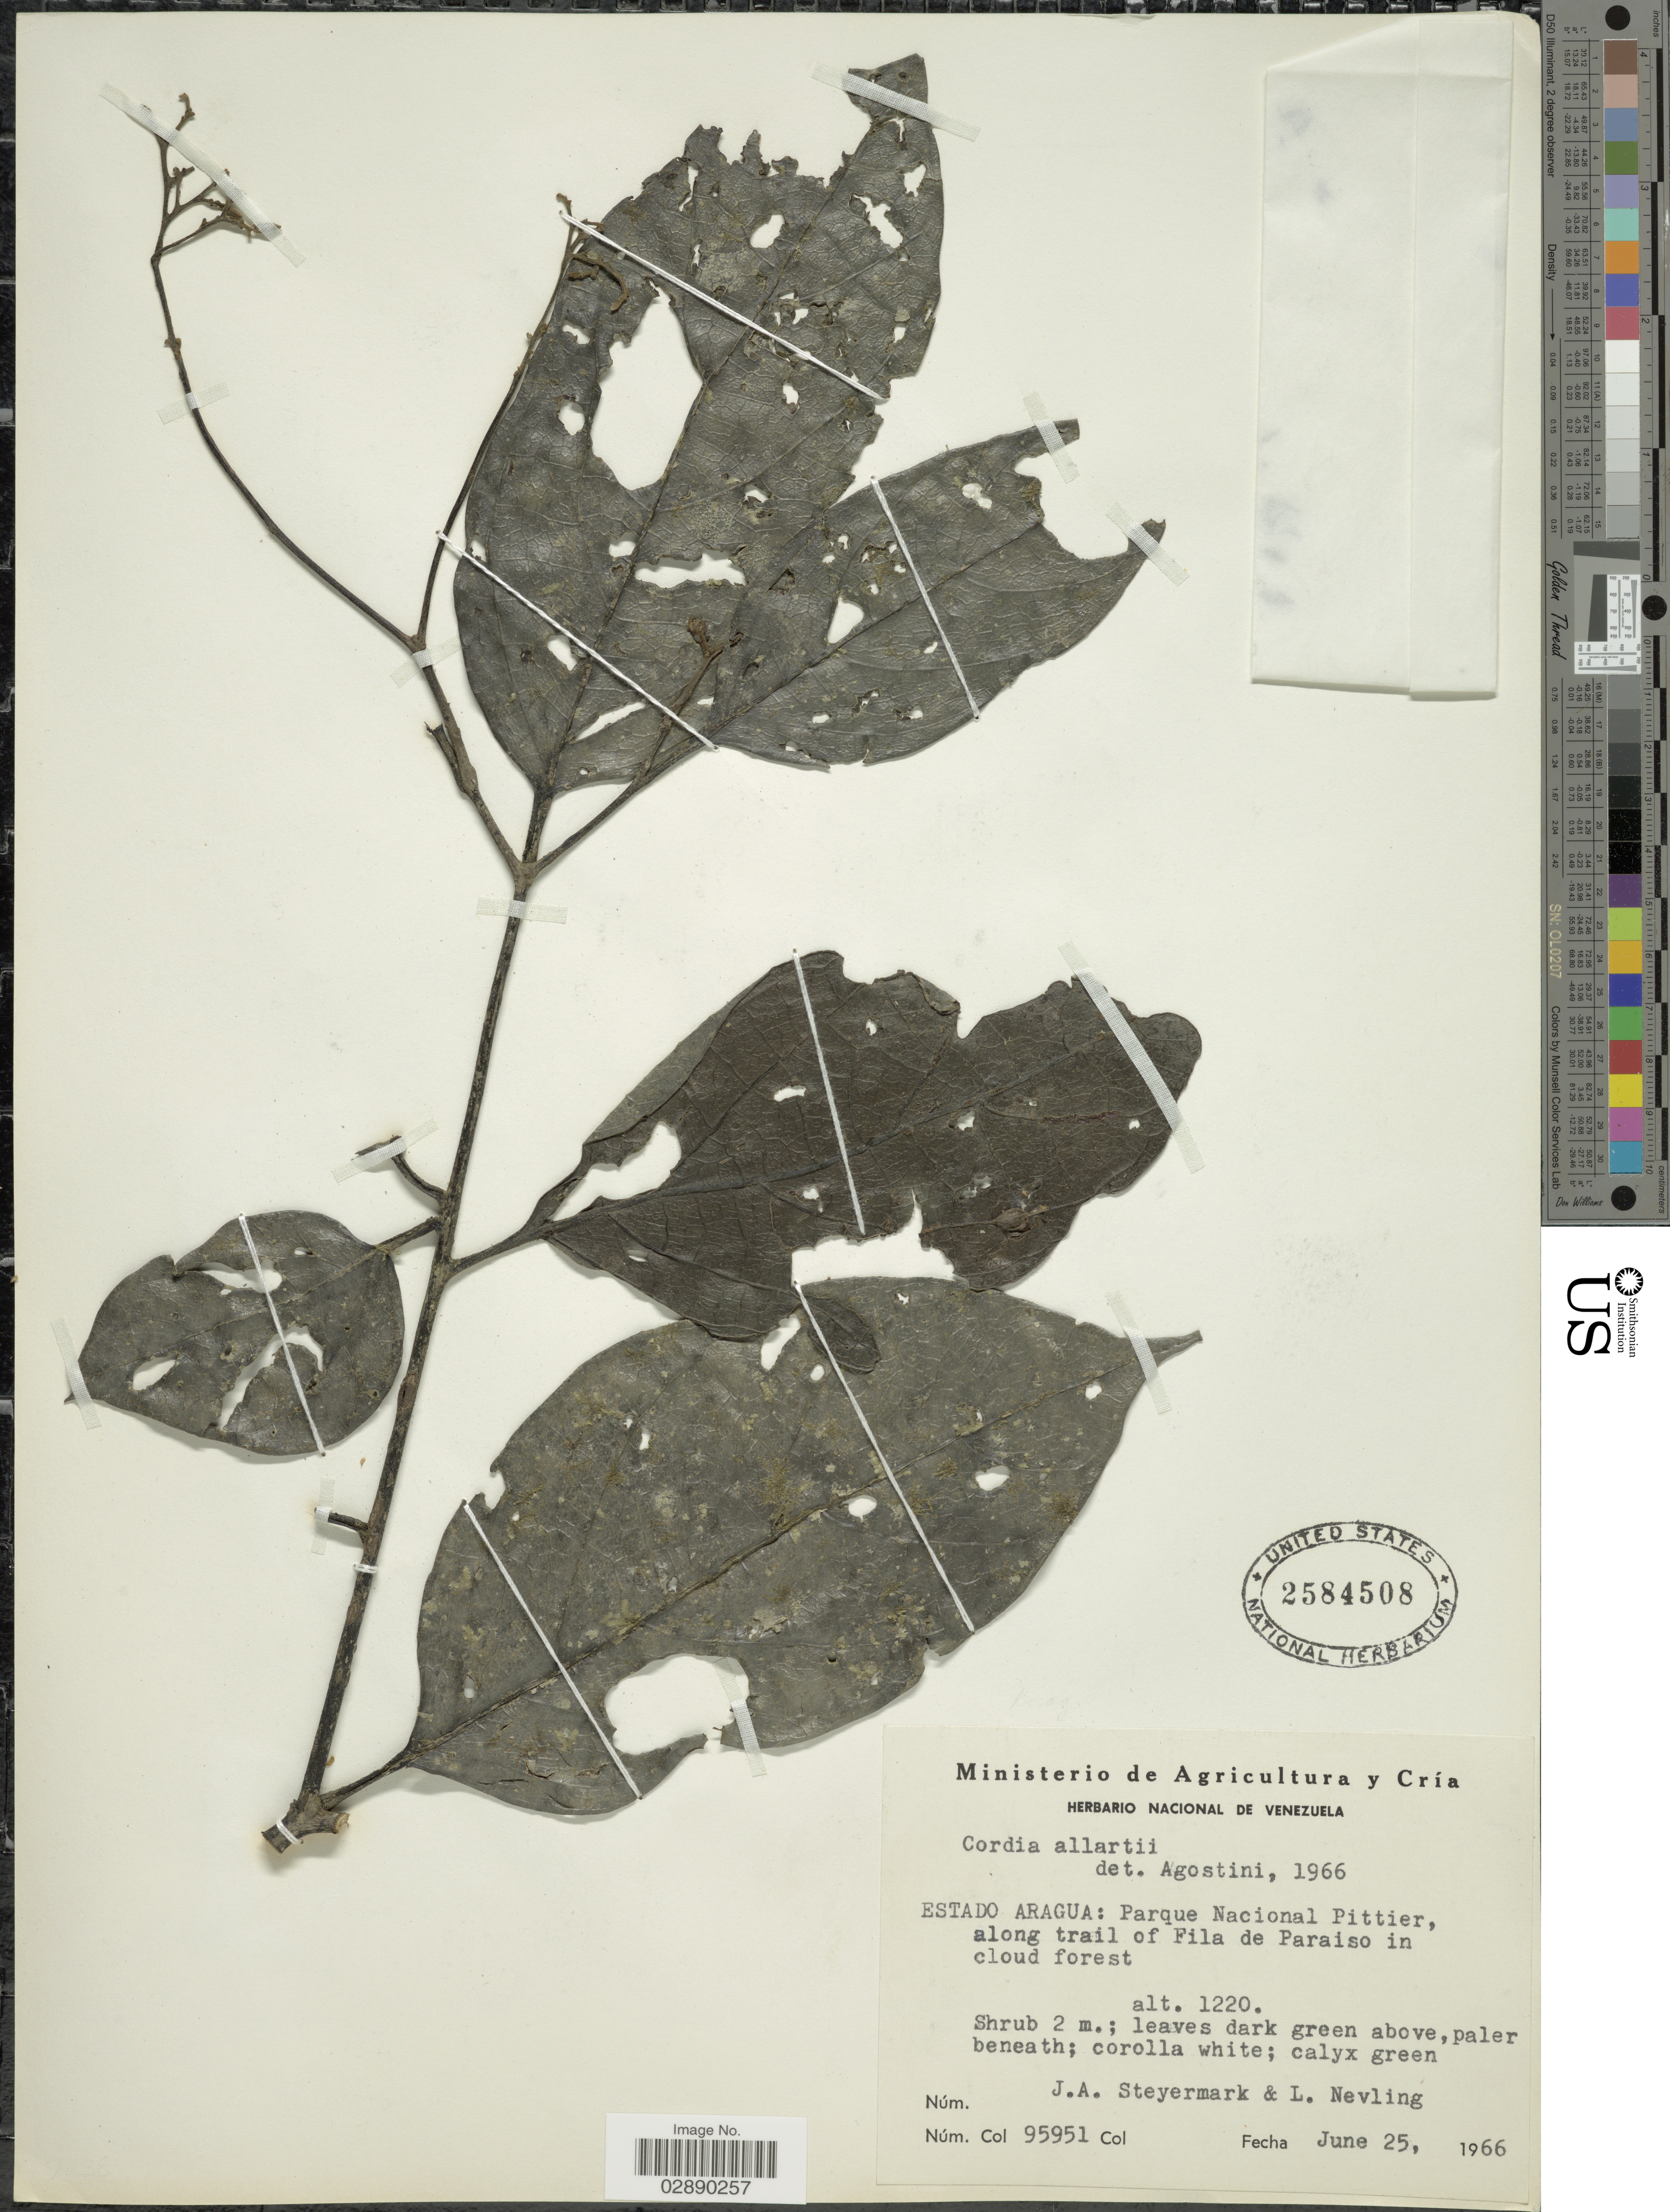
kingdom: Plantae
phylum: Tracheophyta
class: Magnoliopsida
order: Boraginales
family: Cordiaceae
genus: Cordia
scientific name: Cordia allartii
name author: Killip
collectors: J. Steyermark & L. Nevling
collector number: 95951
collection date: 1966-06-25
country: Venezuela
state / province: Aragua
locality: Parque Nacional Pittier, along trail of Fila de Paraiso in cloud forest.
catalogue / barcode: US 2584508